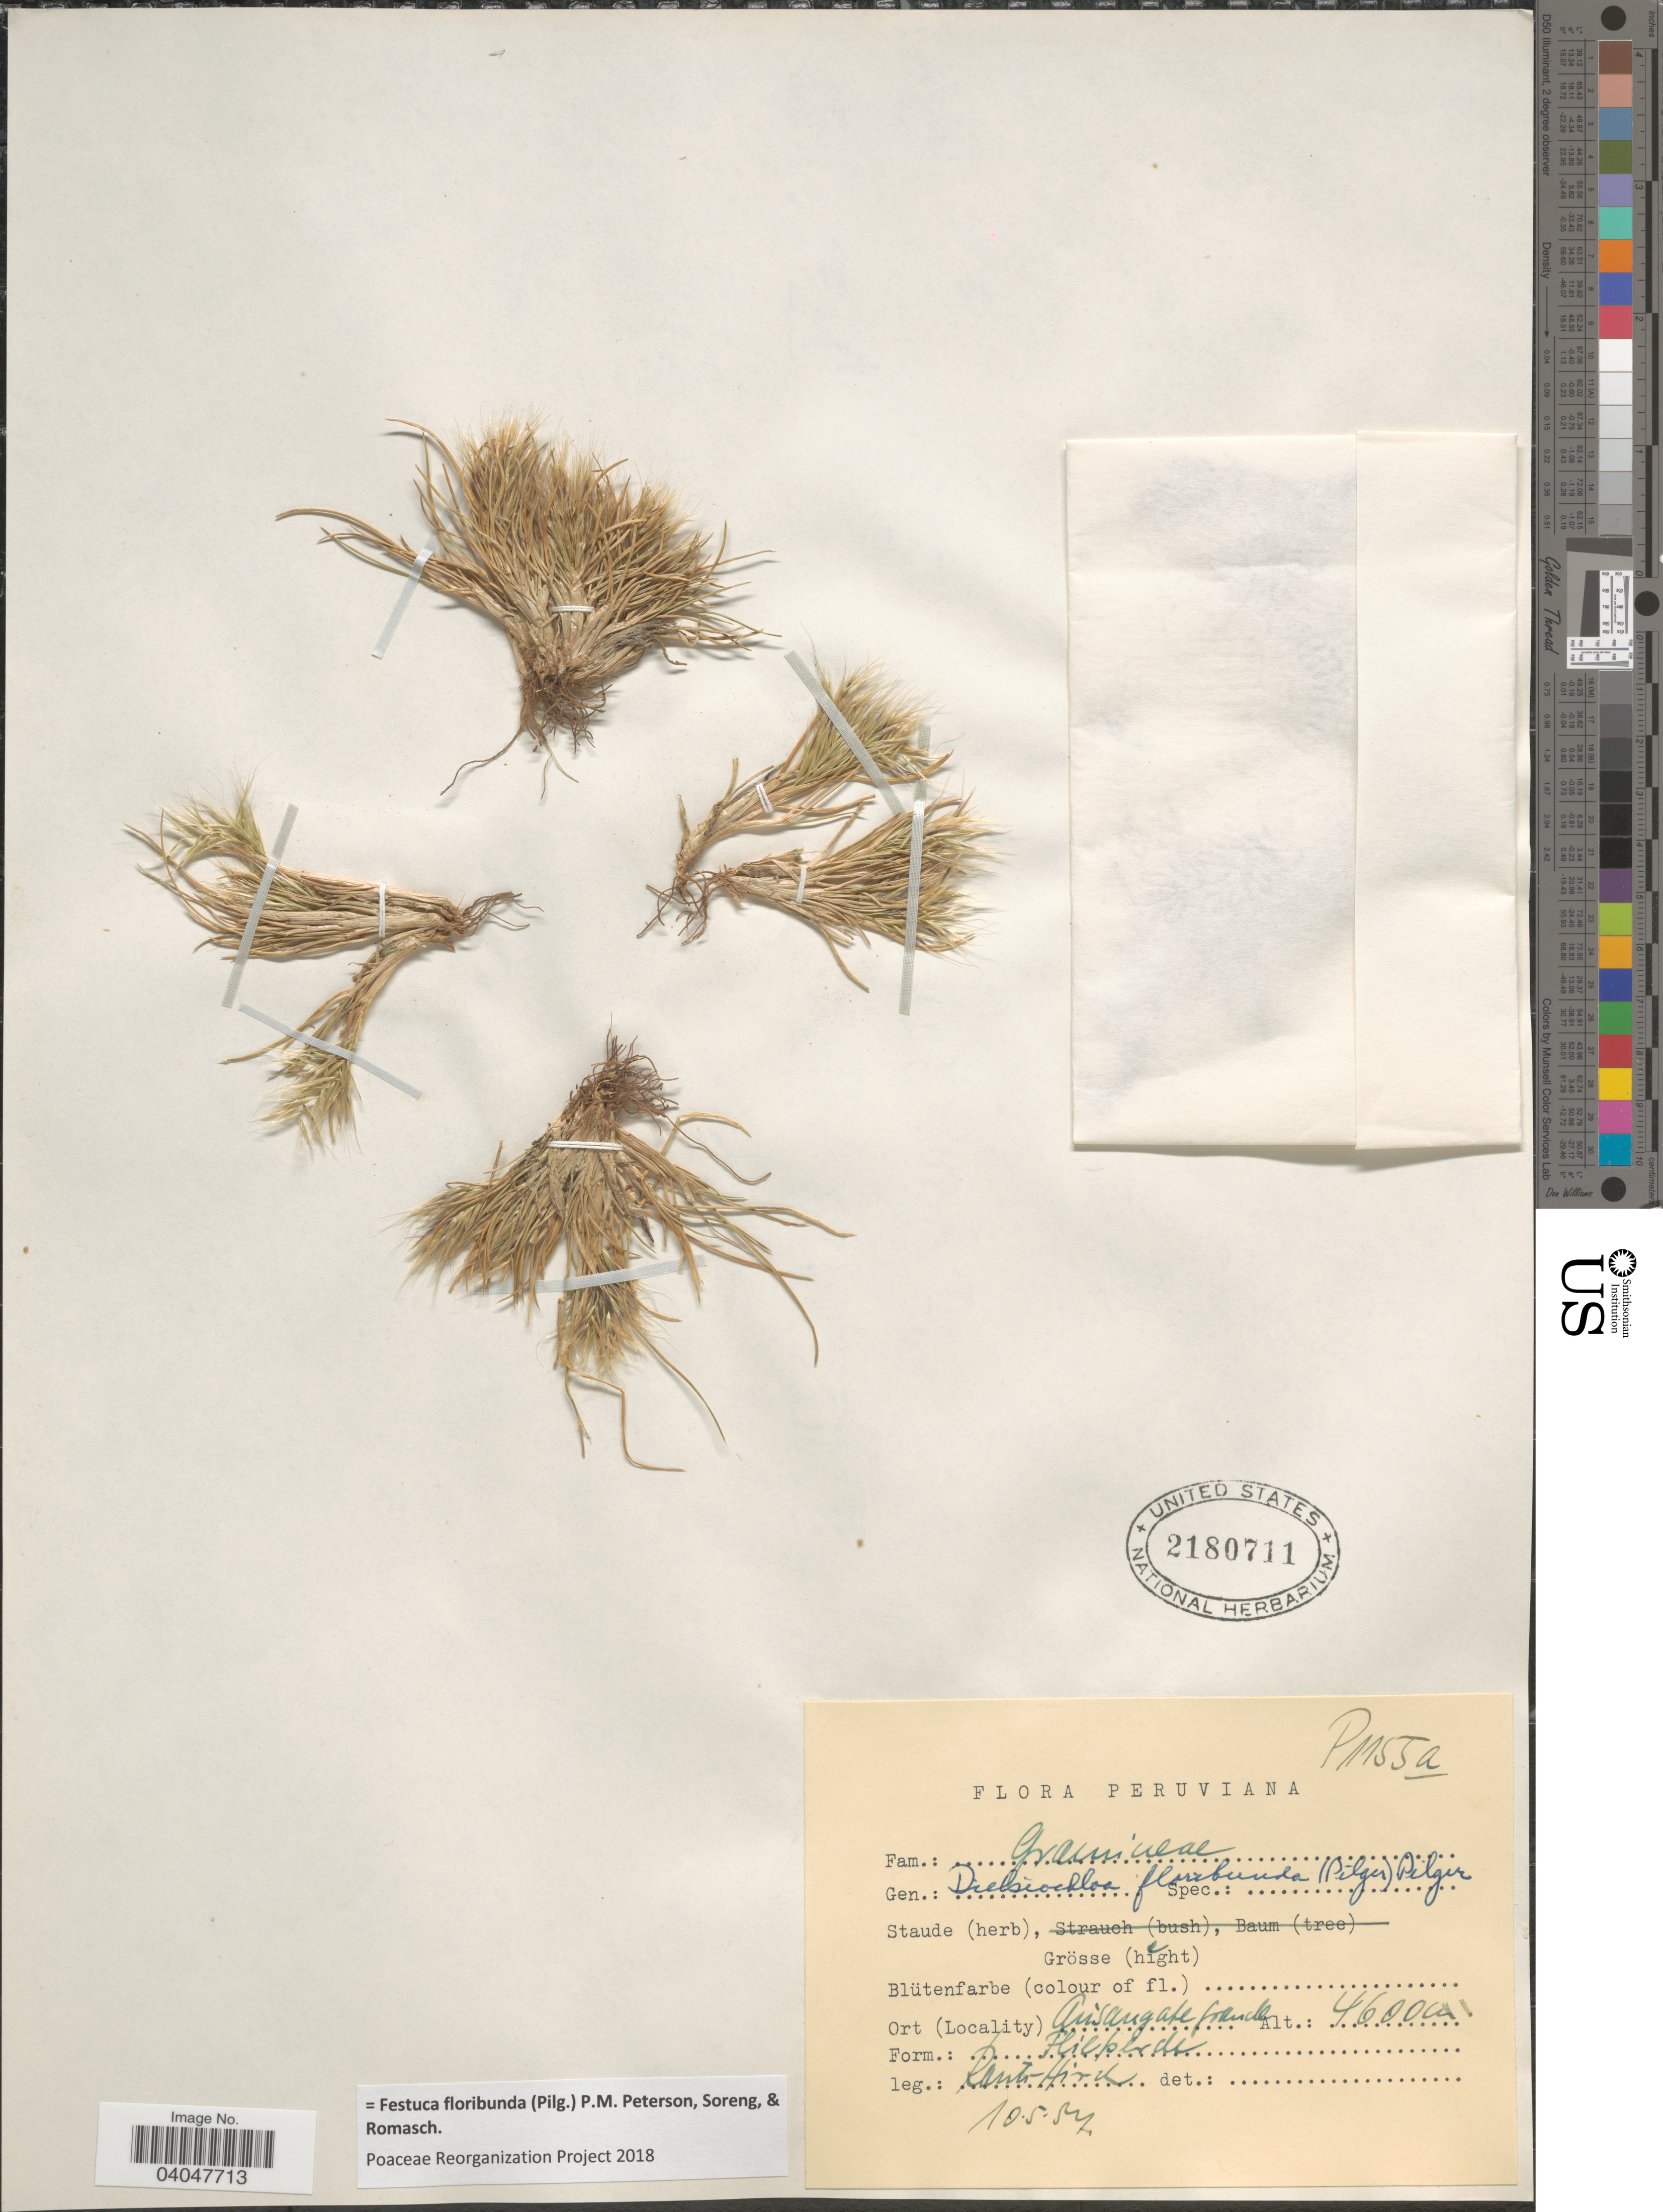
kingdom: Plantae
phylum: Tracheophyta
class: Liliopsida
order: Poales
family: Poaceae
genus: Festuca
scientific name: Festuca floribunda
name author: (Pilg.) P.M. Peterson et al.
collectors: W. Rauh & G. Hirsch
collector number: P1155a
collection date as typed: Transcribed d/m/y: 10/5/57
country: Peru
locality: Ausangate grande.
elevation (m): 4600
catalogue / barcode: US 2180711